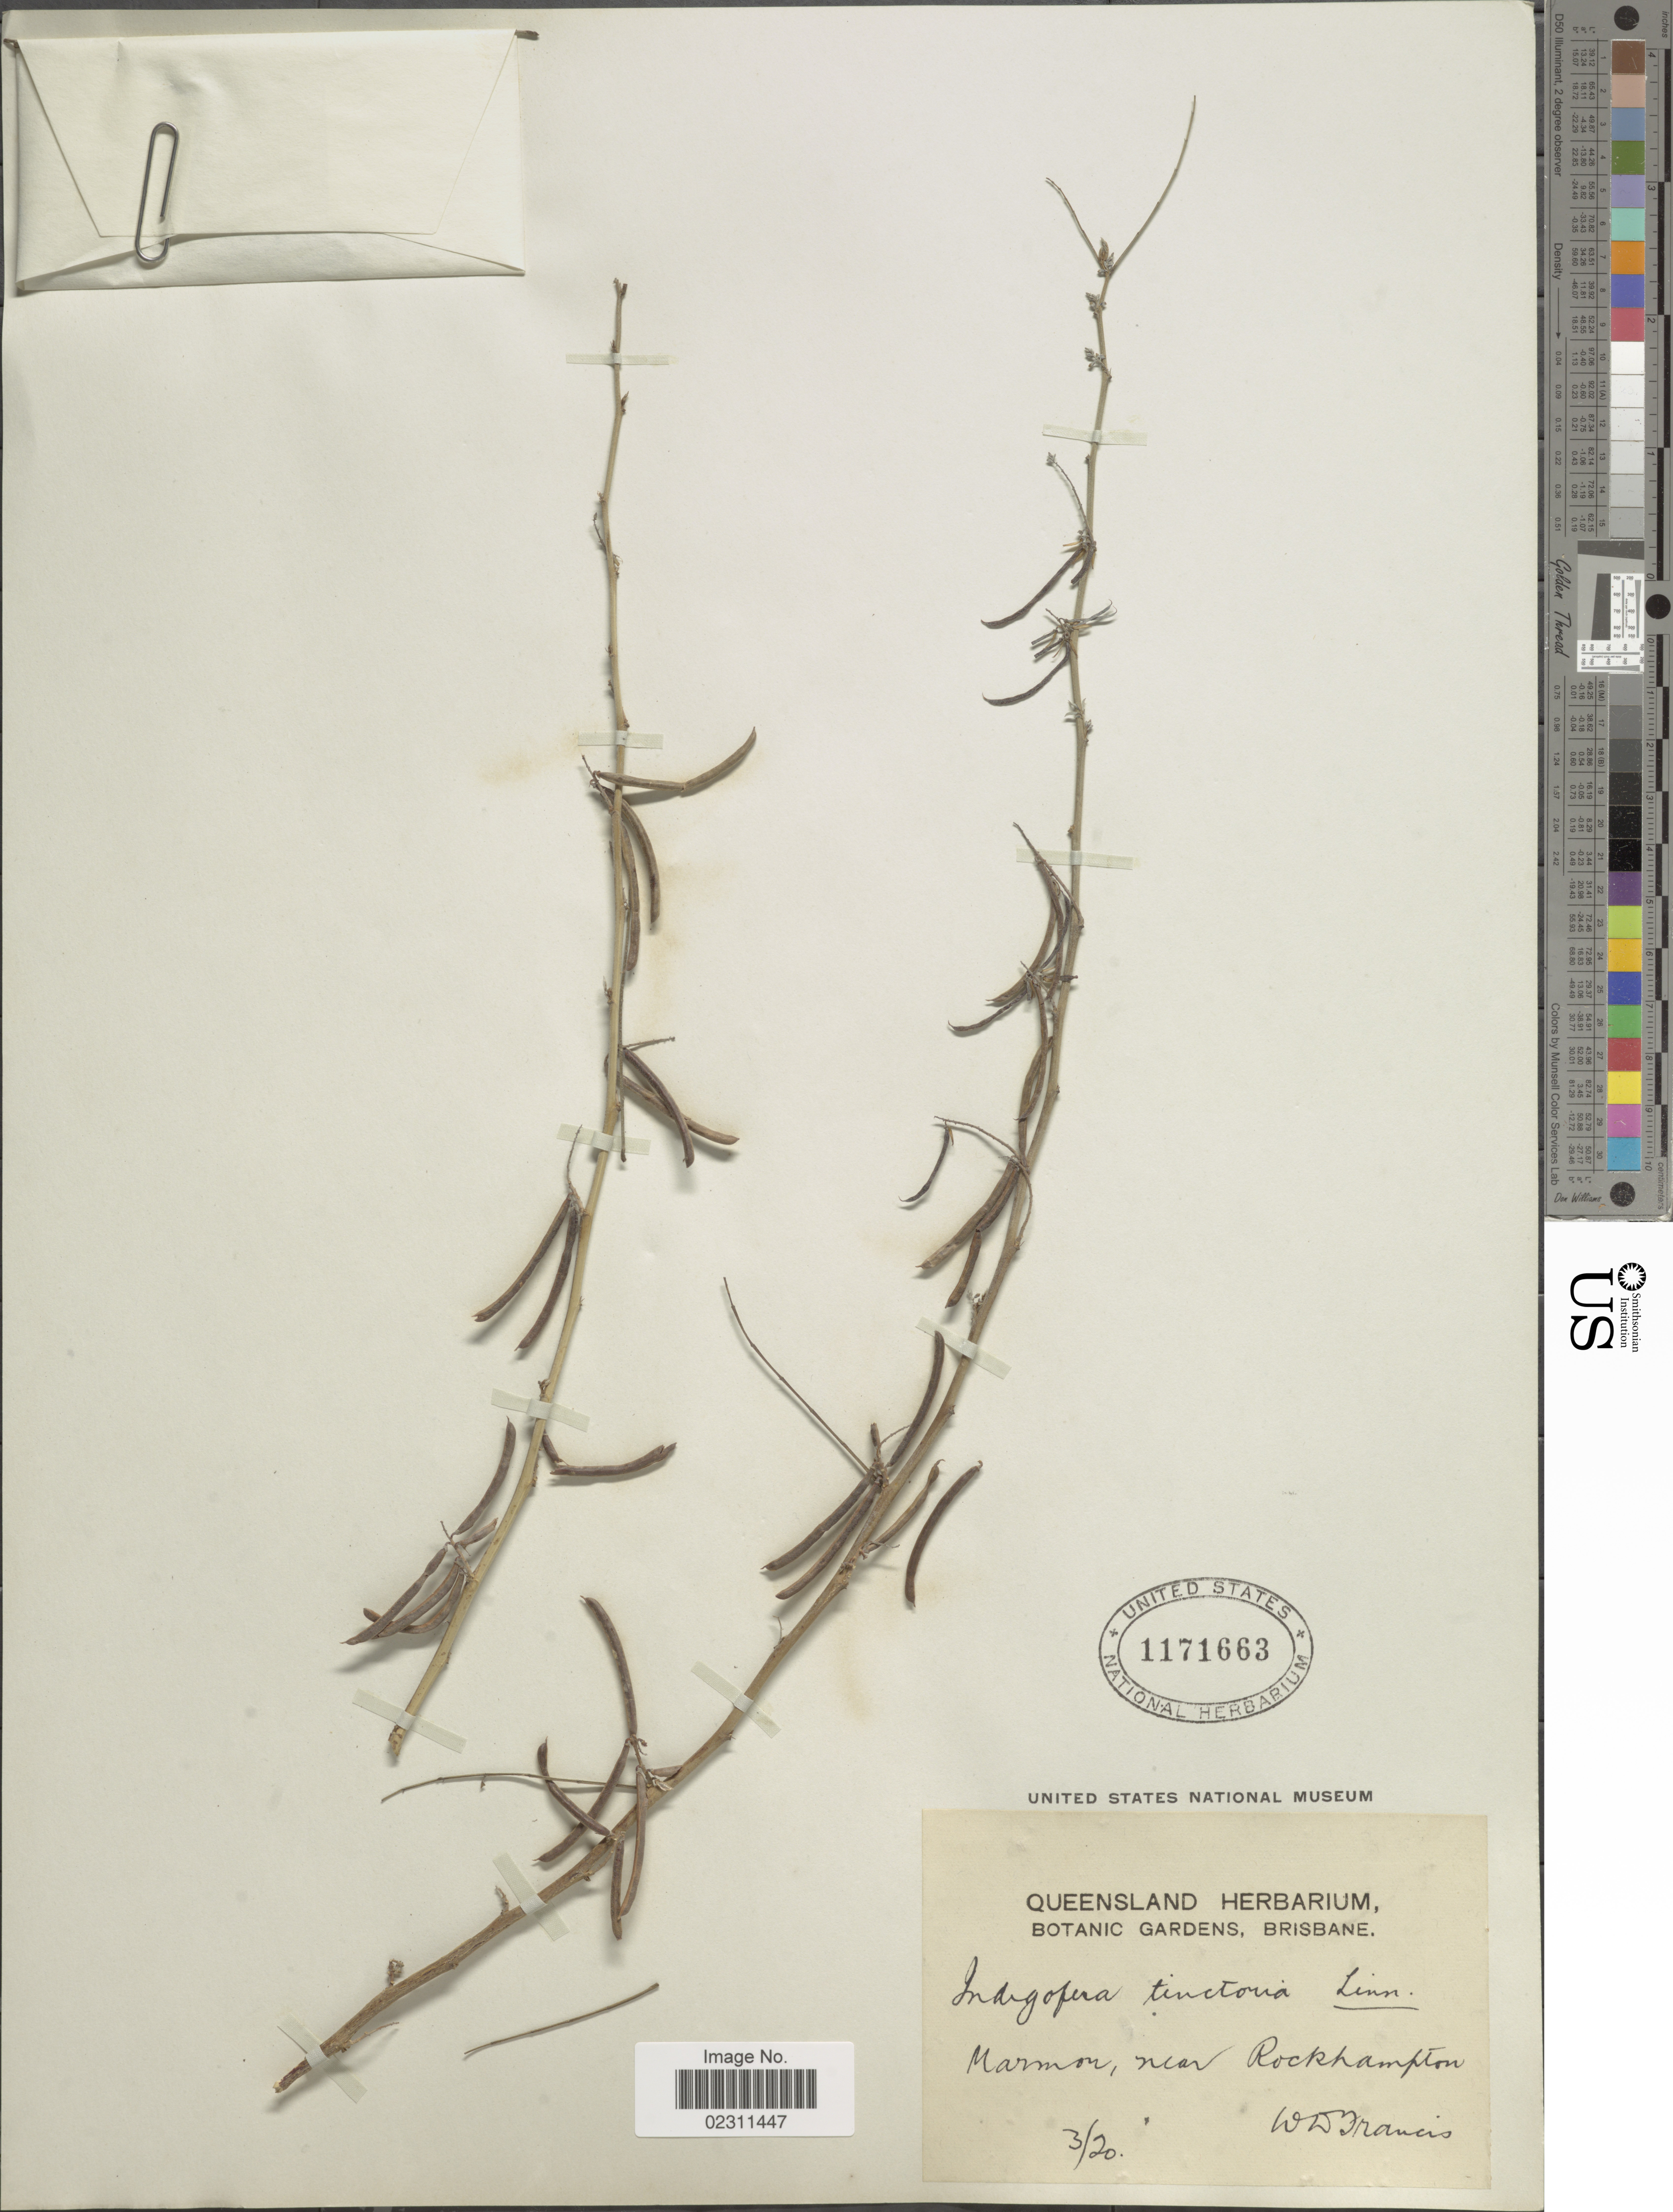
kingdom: Plantae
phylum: Tracheophyta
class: Magnoliopsida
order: Fabales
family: Fabaceae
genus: Indigofera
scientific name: Indigofera tinctoria sensu Naves non L.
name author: Naves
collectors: W. Francis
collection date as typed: Transcribed d/m/y: /3/20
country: Australia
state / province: Queensland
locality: Marmor, near Rockhampton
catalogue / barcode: US 1171663